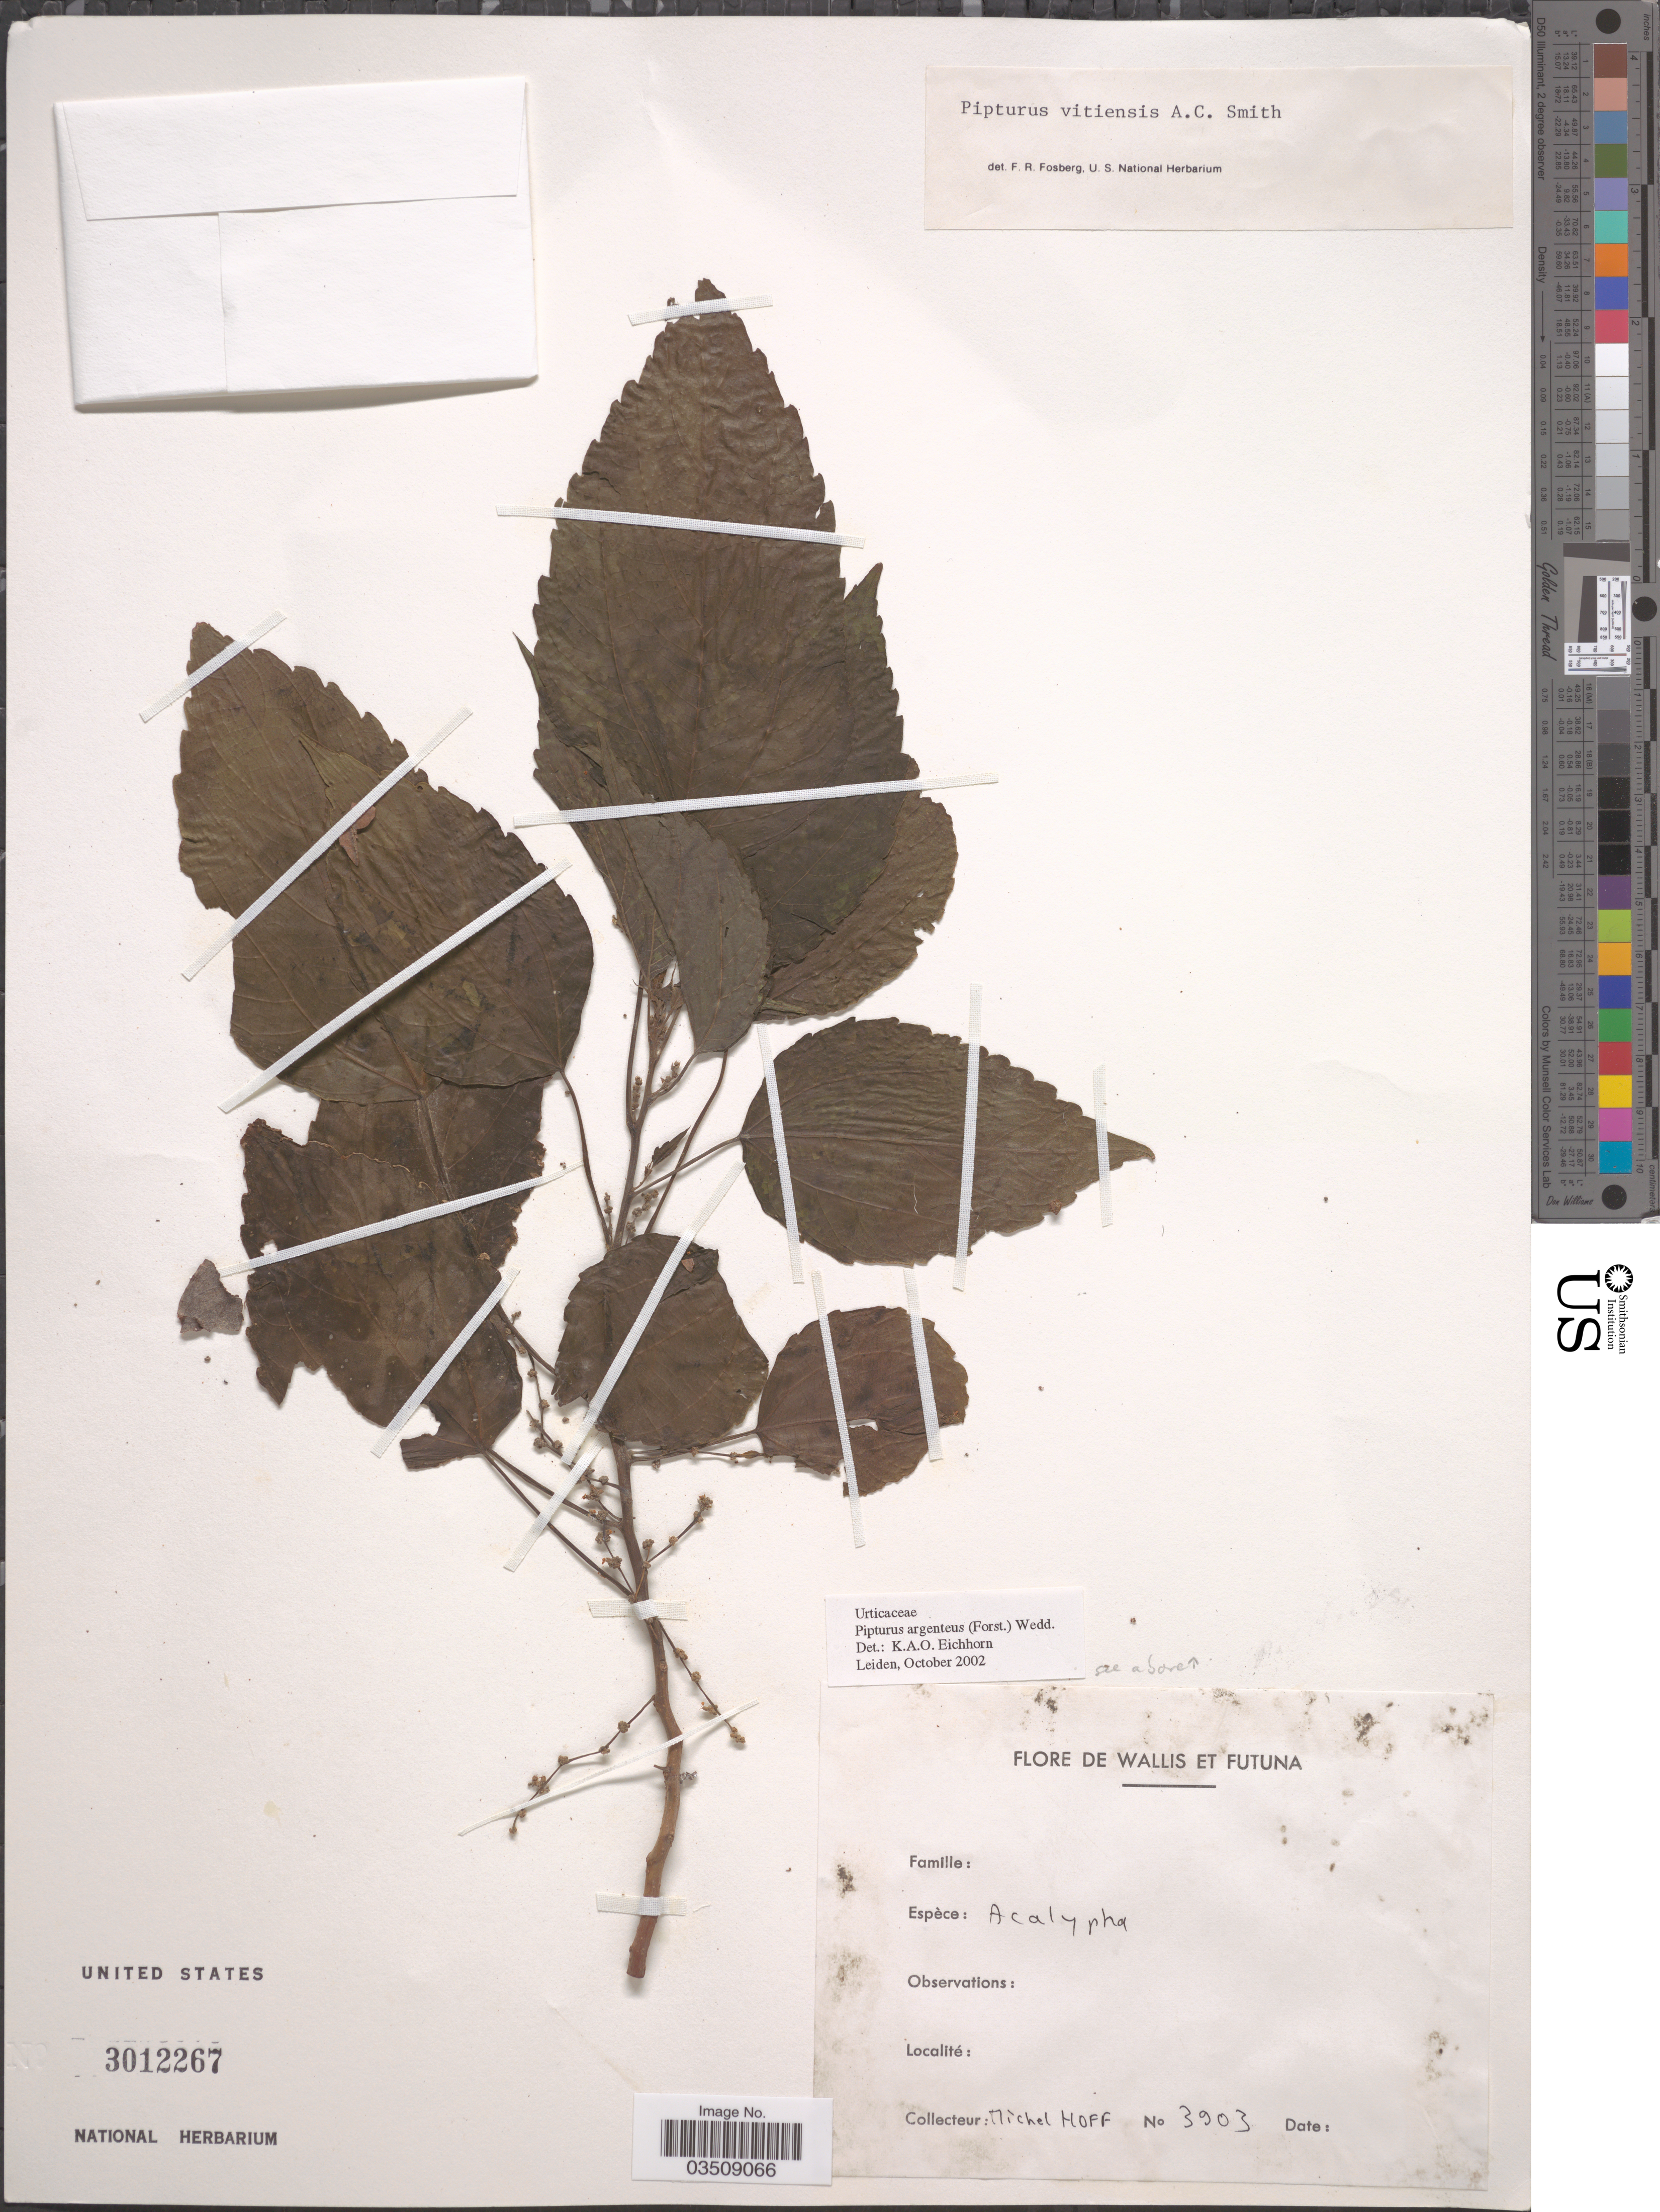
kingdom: Plantae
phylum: Tracheophyta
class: Magnoliopsida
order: Rosales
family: Urticaceae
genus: Pipturus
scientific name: Pipturus argenteus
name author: (G. Forst.) Wedd.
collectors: M. Hoff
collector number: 3903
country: Wallis and Futuna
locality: Wallis et Futuna.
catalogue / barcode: US 3012267